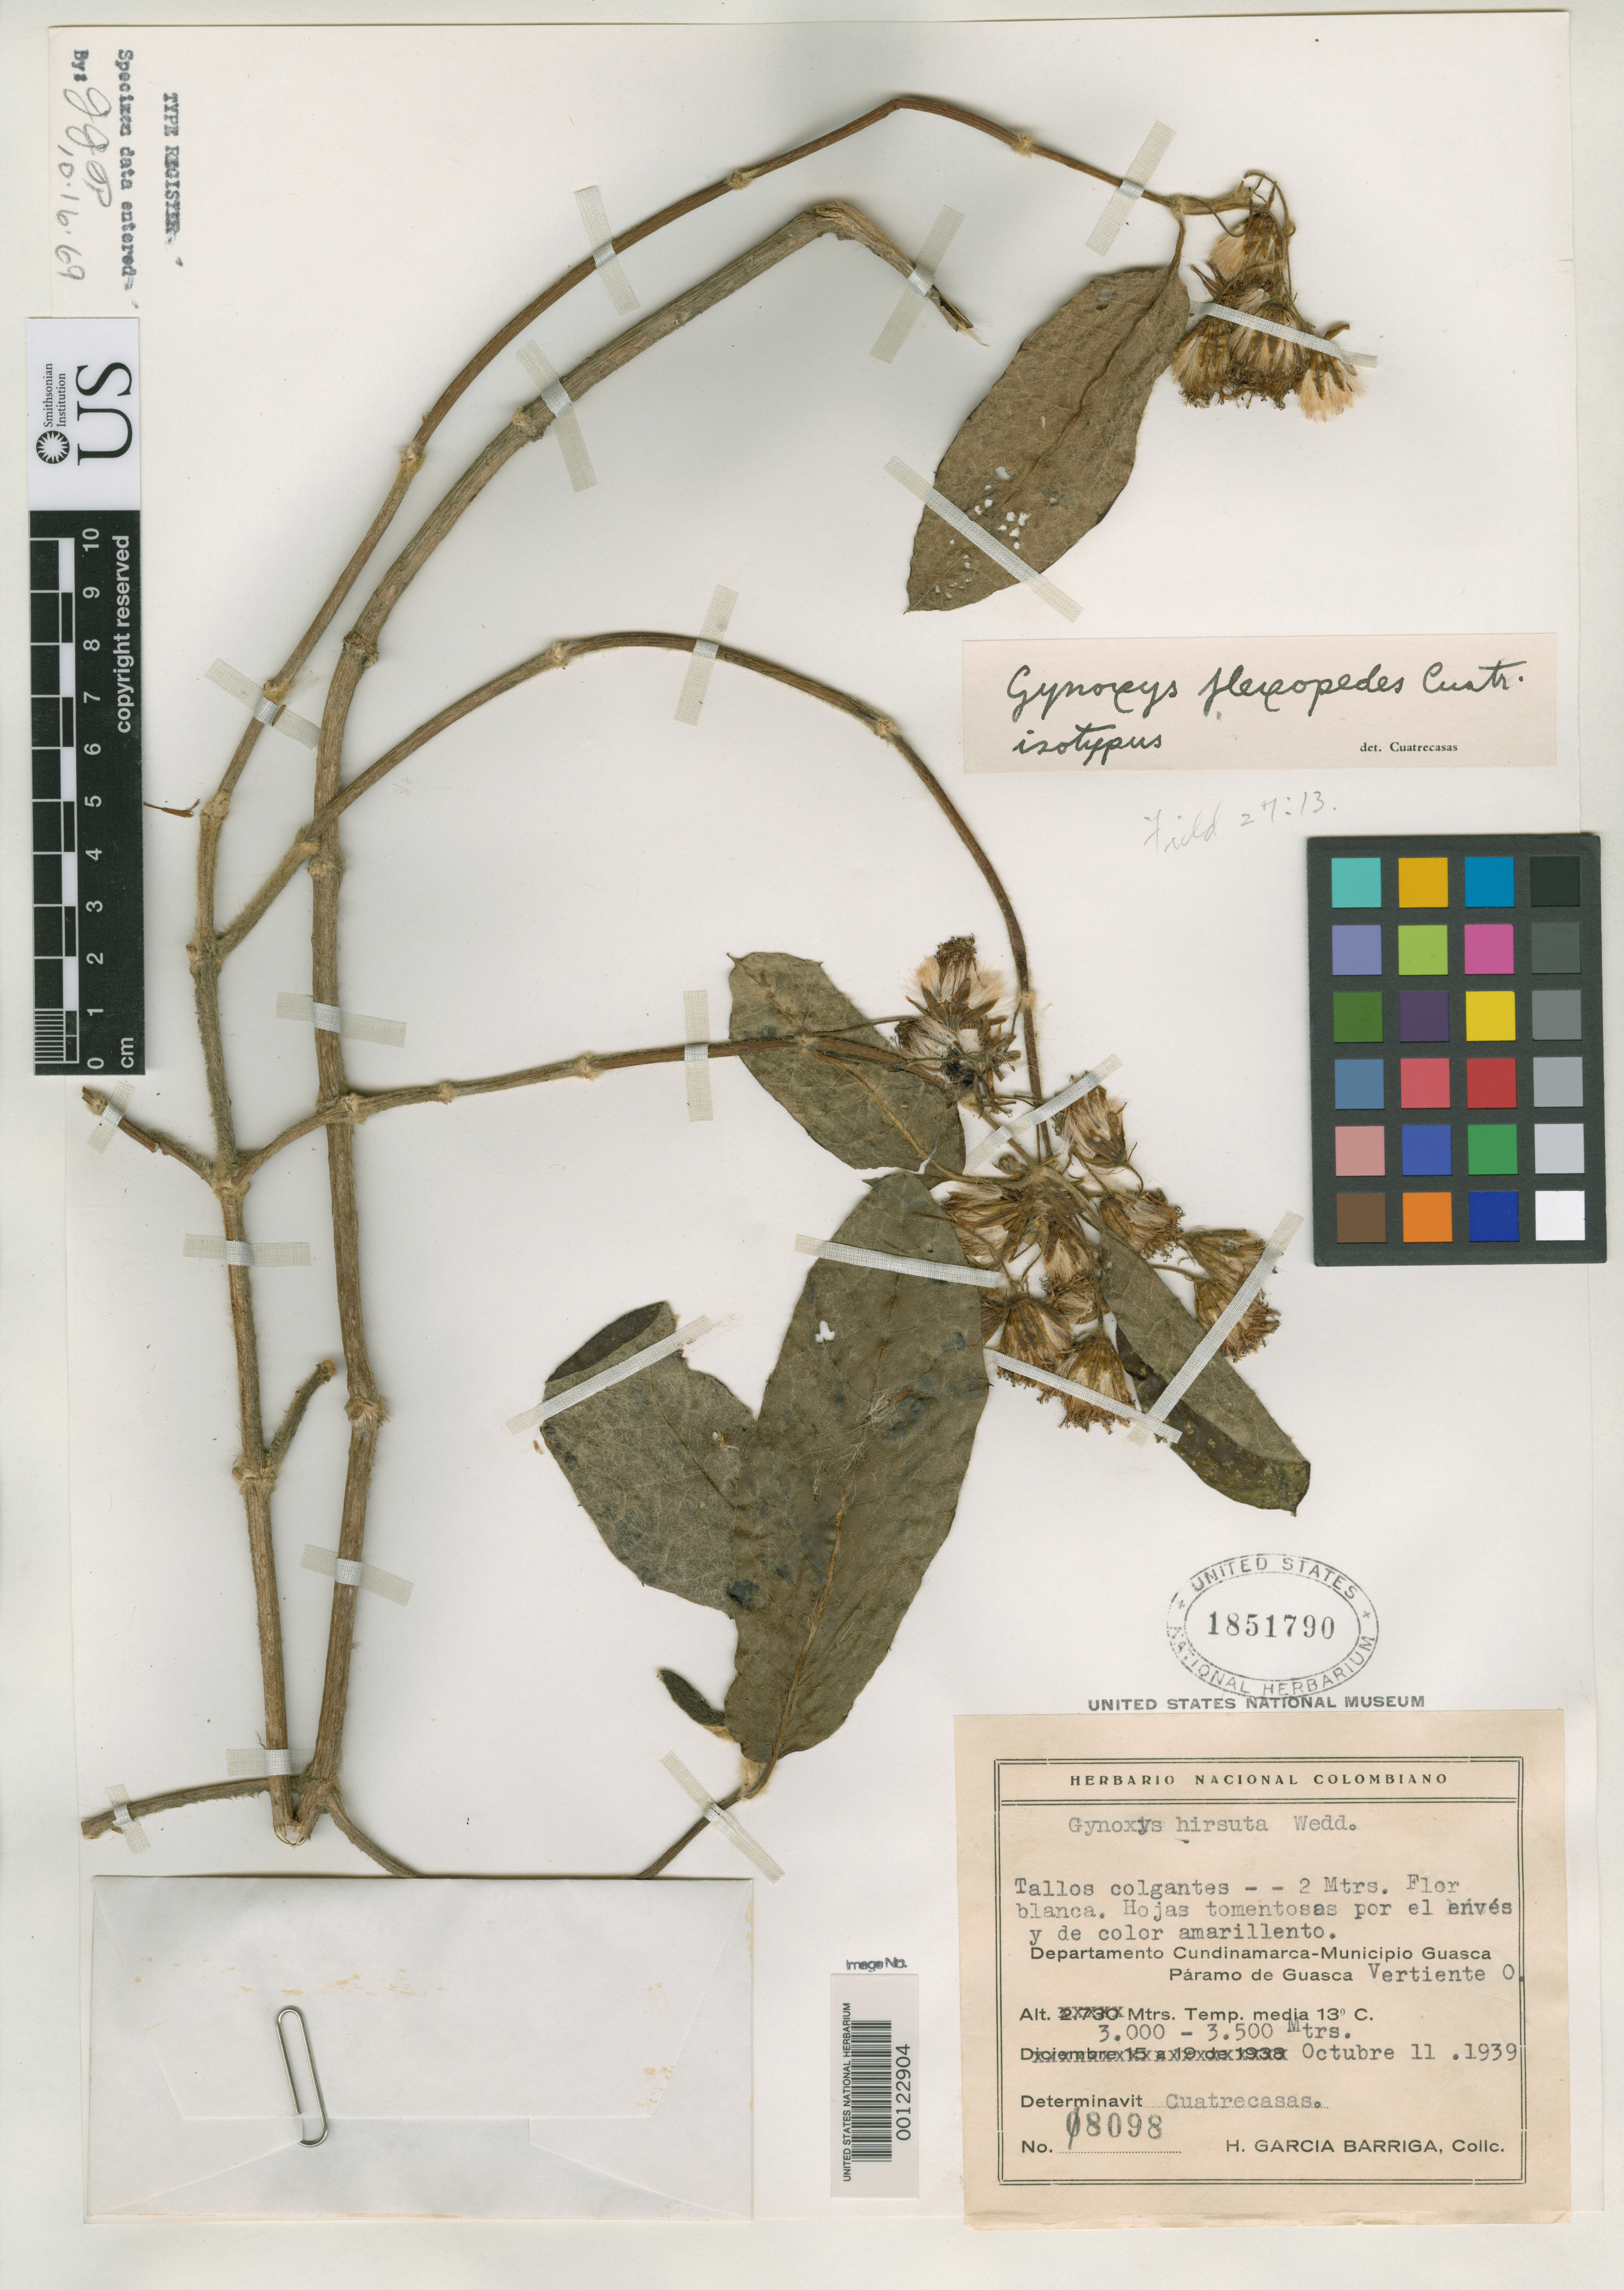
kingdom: Plantae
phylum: Tracheophyta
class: Magnoliopsida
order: Asterales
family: Asteraceae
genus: Gynoxys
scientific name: Gynoxys flexopedes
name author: Cuatrec.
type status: Isotype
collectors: H. García Barriga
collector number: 8098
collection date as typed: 11 Nov 1939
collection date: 1939-11-11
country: Colombia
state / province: Cundinamarca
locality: Páramo de Guasca.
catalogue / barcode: US 1851790